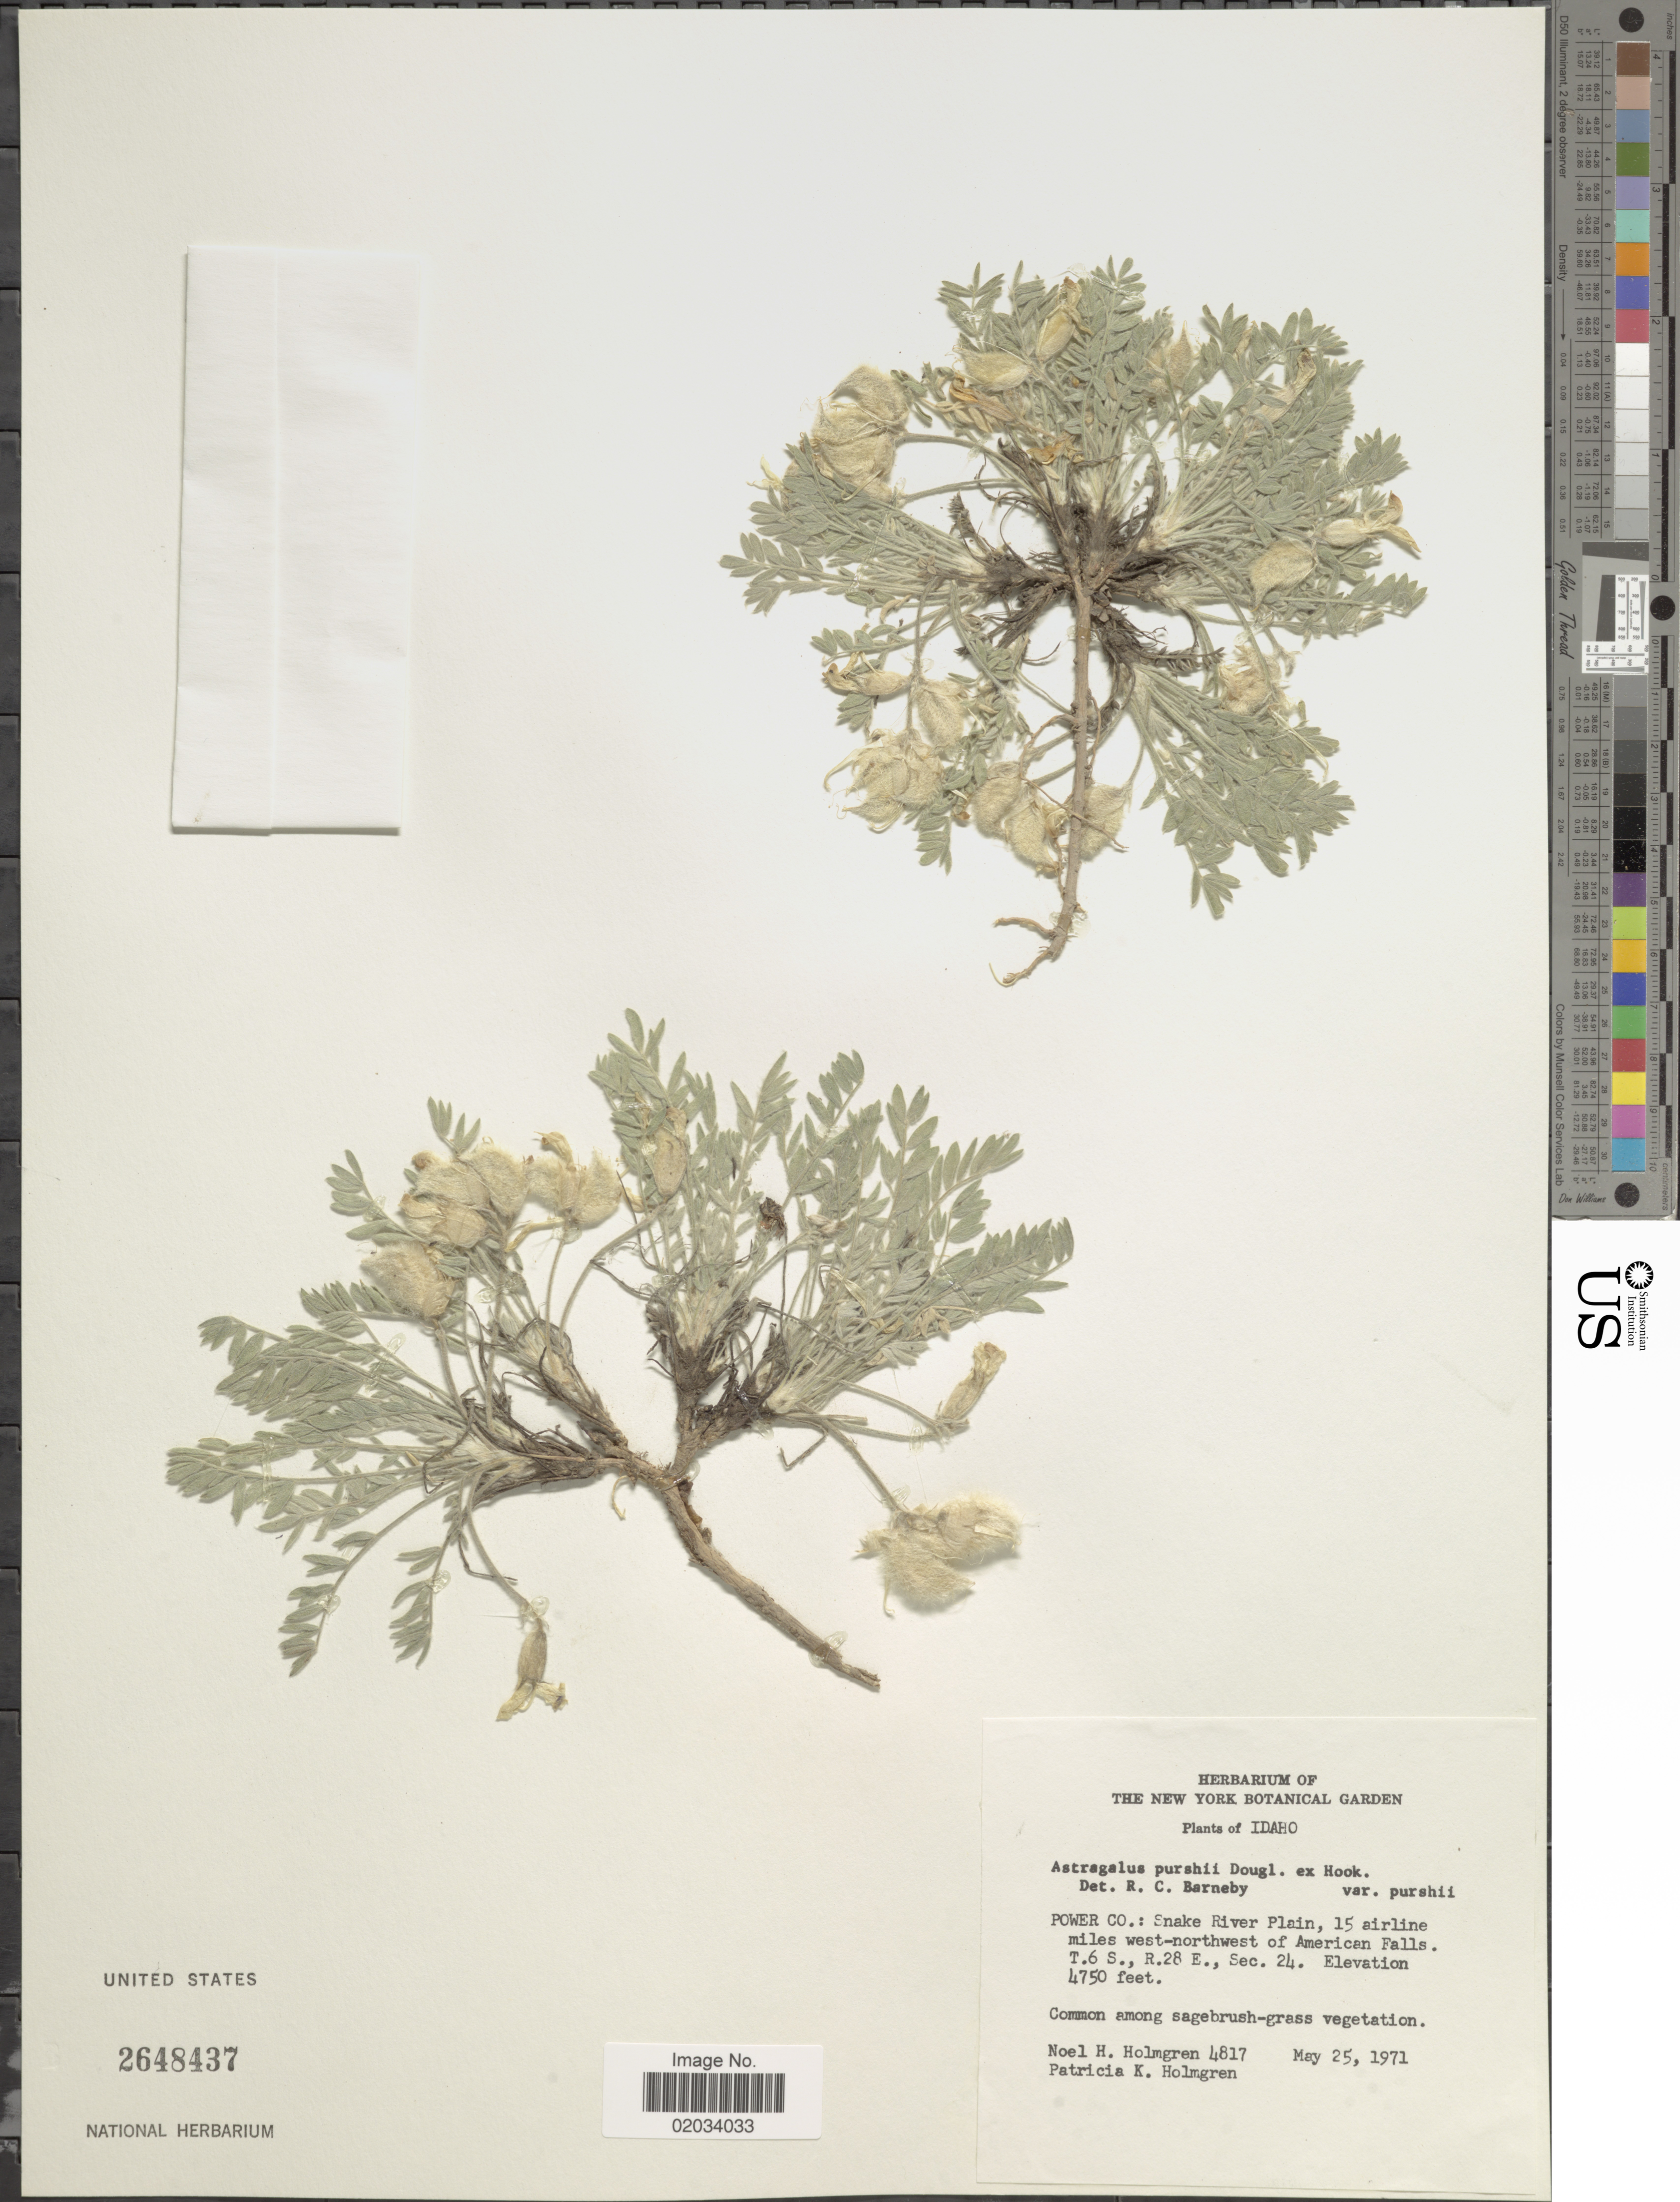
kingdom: Plantae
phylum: Tracheophyta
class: Magnoliopsida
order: Fabales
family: Fabaceae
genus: Astragalus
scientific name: Astragalus purshii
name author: Douglas ex Hook.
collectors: N. H. Holmgren & P. K. Holmgren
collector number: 4817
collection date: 1971-05-25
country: United States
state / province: Idaho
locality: Power Co.: Sanke River Plain, 15 airline miles west-northwest of American Falls. T.6 S, R.28 E., Sec. 24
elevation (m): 1448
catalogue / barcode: US 2648437